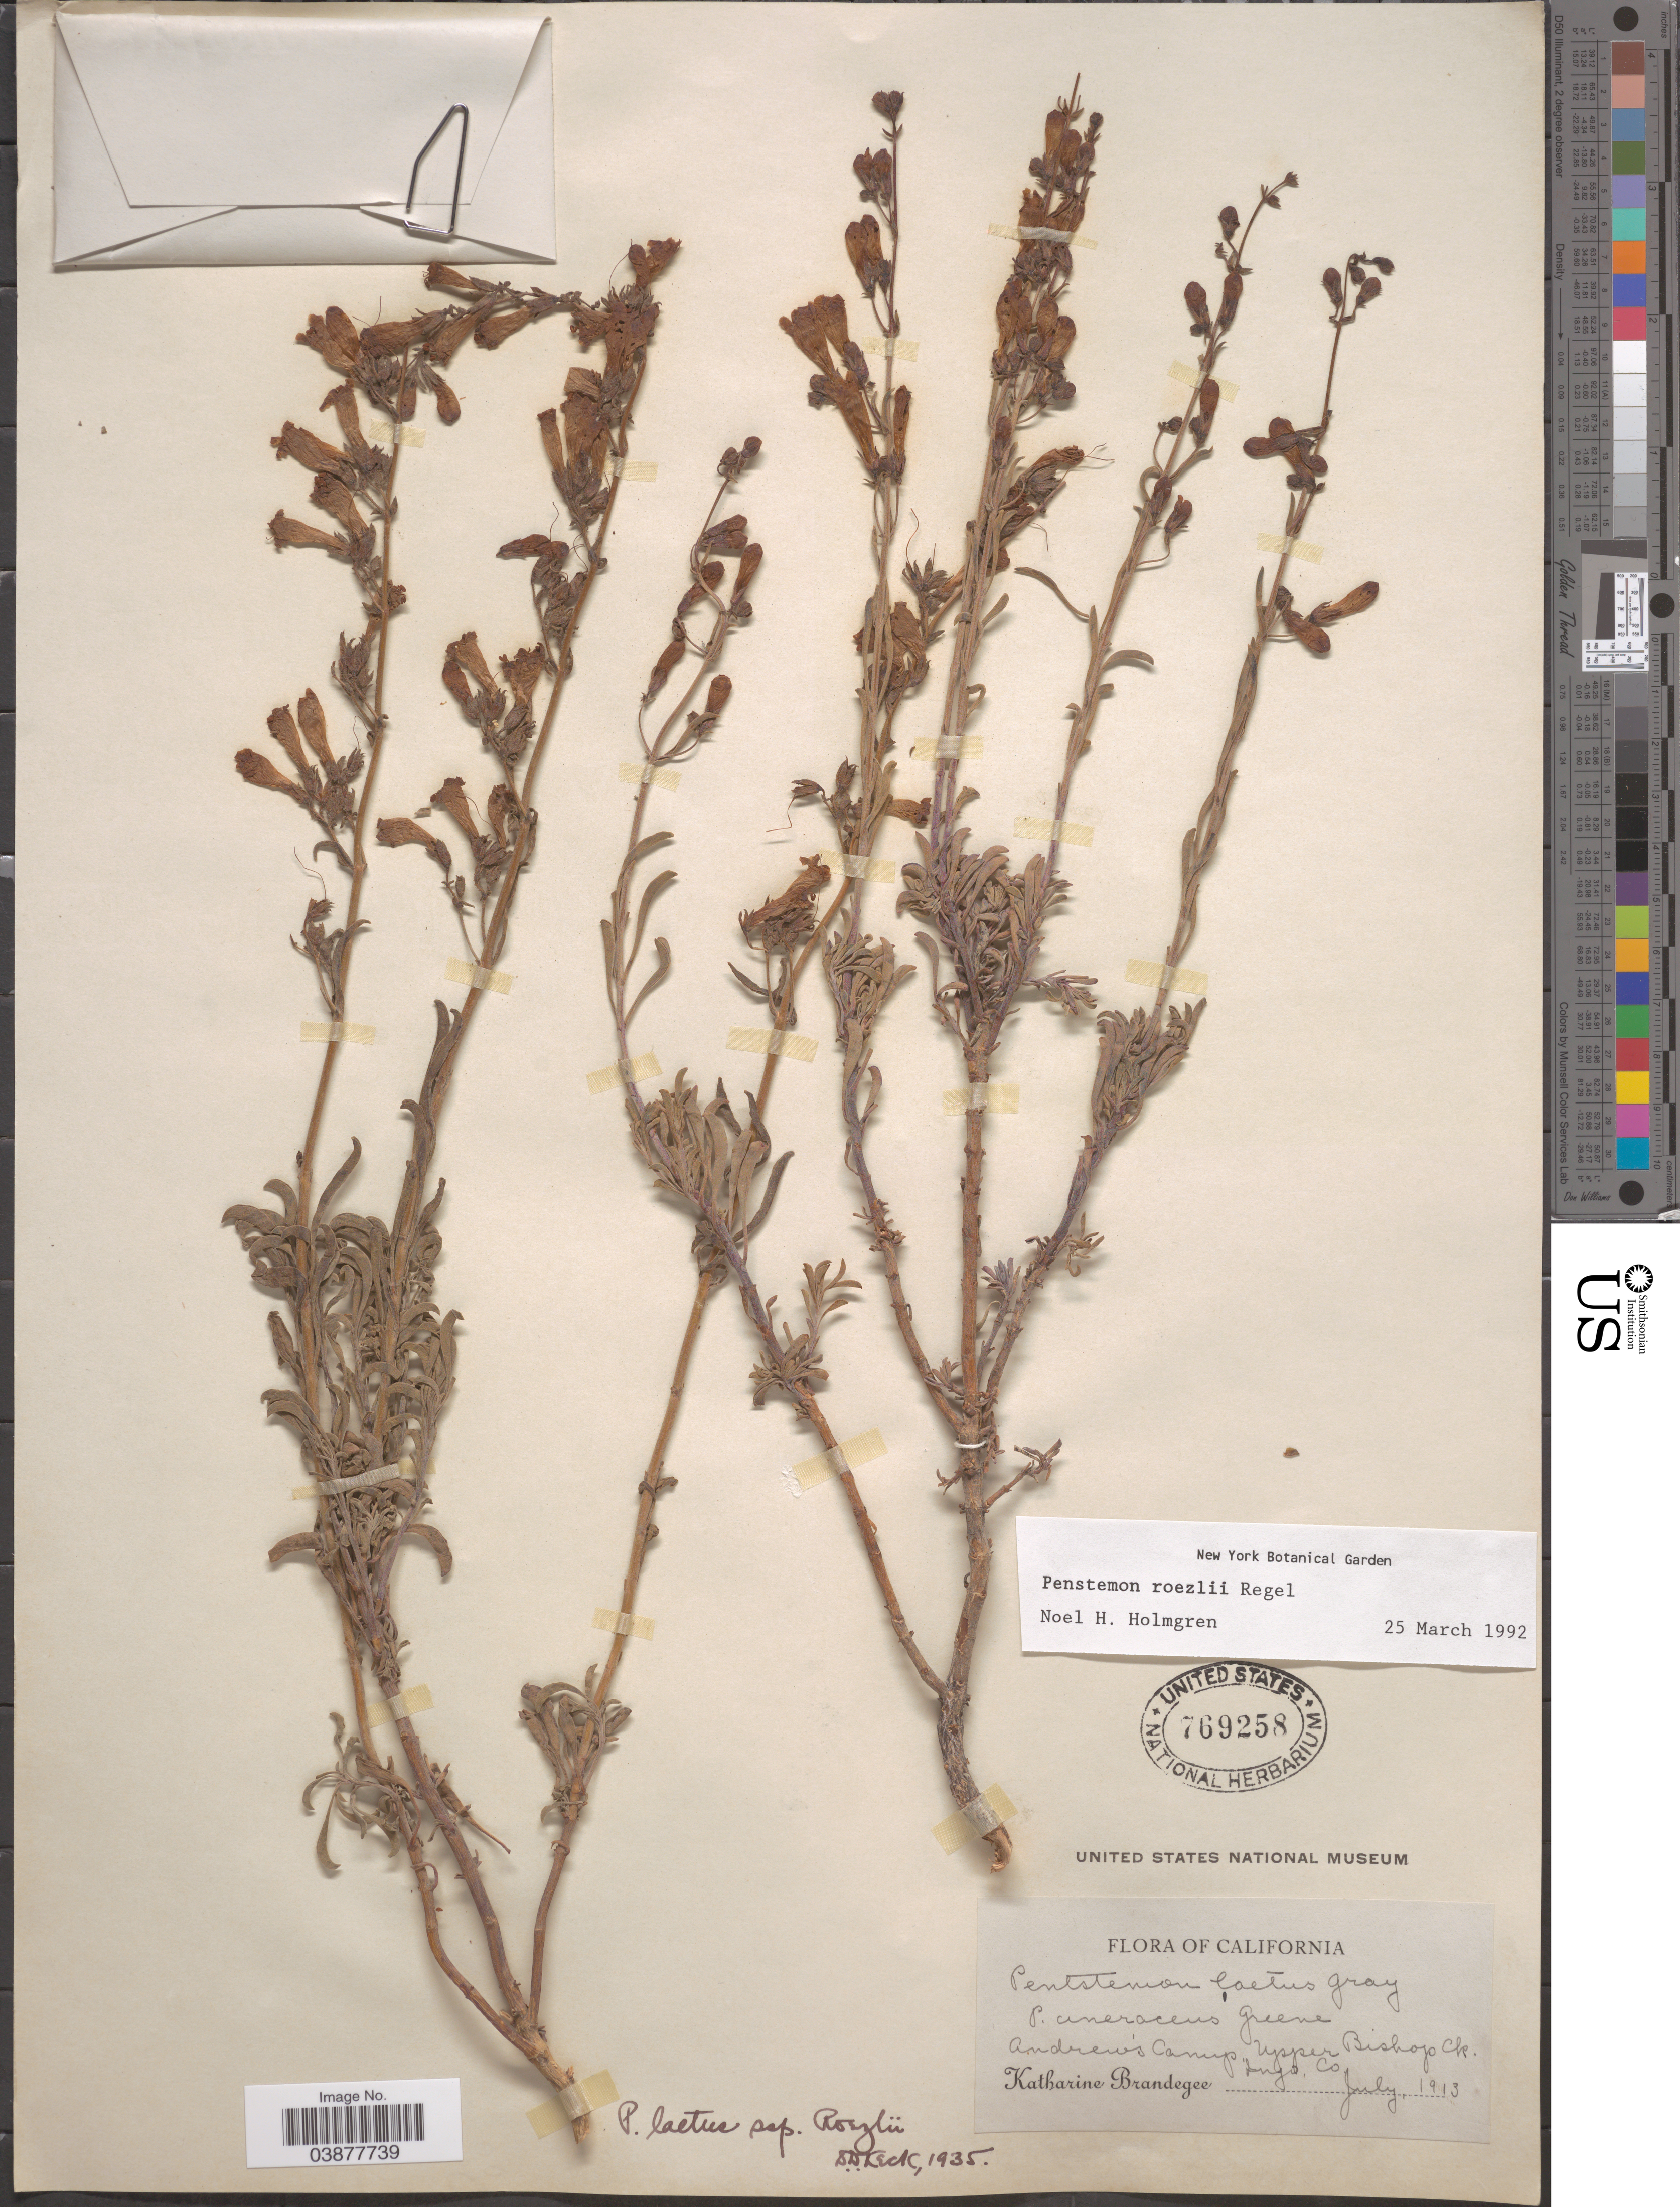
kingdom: Plantae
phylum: Tracheophyta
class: Magnoliopsida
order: Lamiales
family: Plantaginaceae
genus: Penstemon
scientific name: Penstemon roezlii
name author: Regel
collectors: M. K. Brandegee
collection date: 1913-07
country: United States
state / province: California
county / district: Inyo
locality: Andrew's Camp, Upper Bishop Ck. Inyo Co.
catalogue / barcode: US 769258